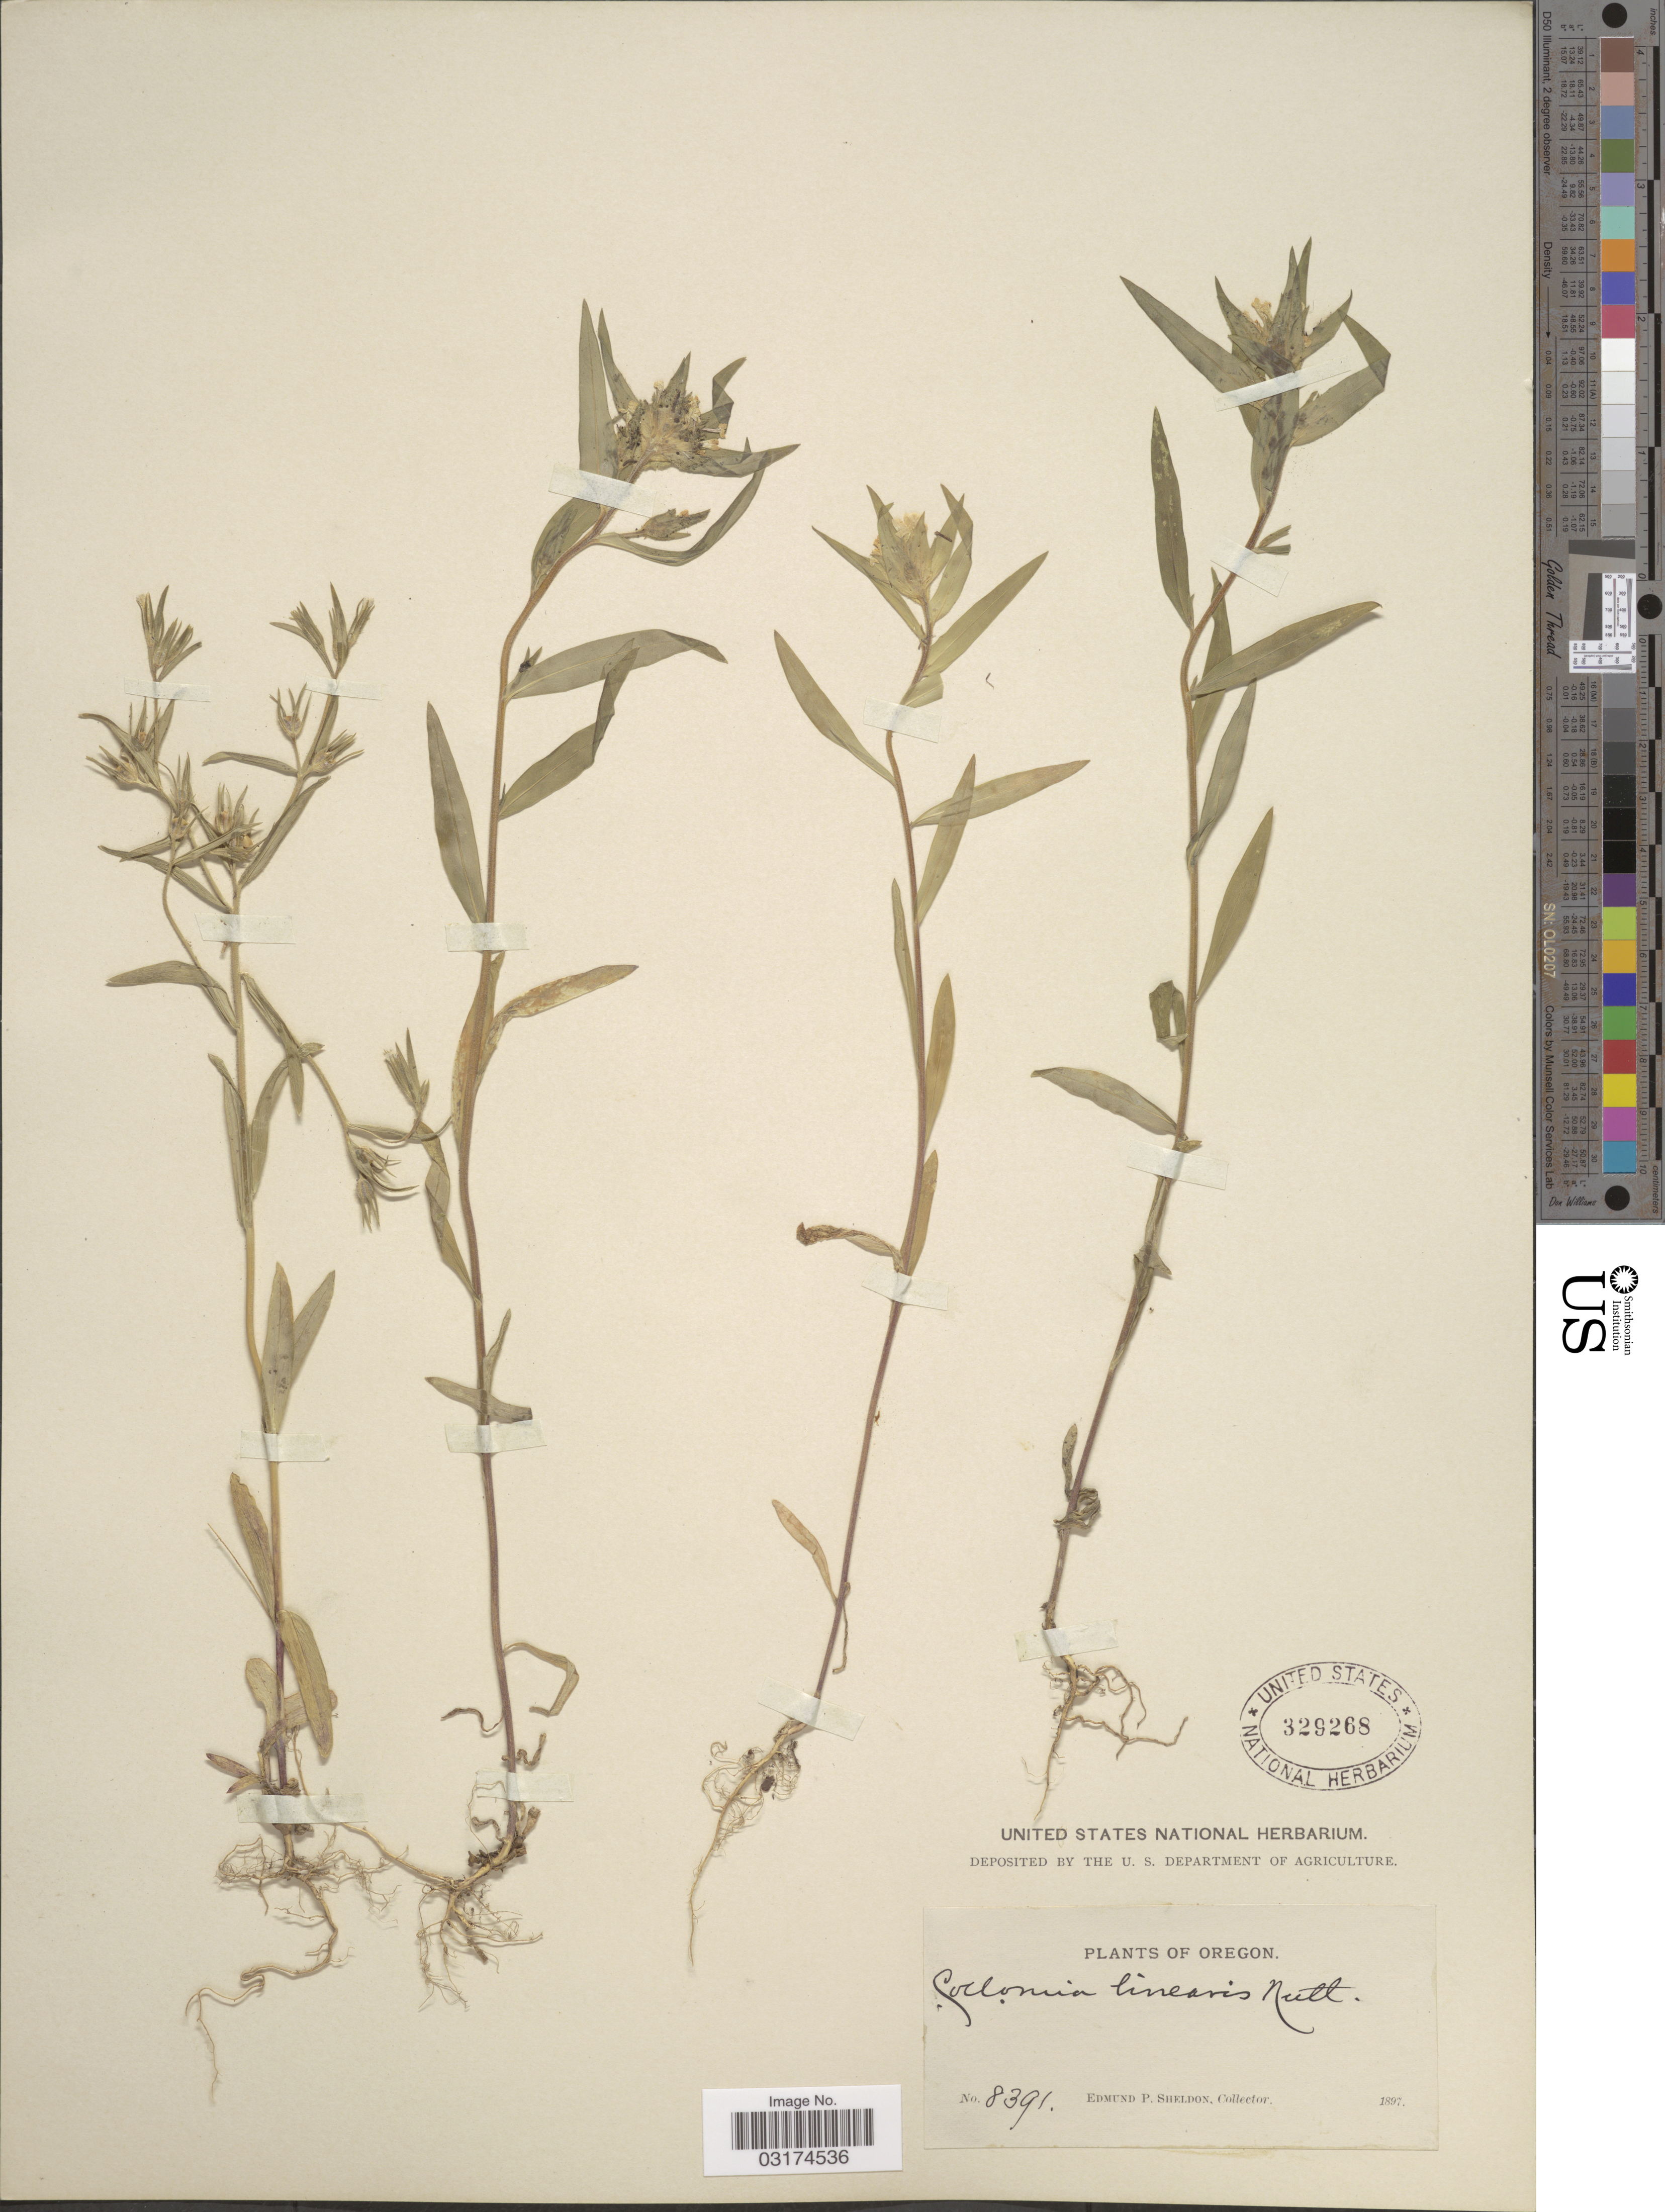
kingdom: Plantae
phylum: Tracheophyta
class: Magnoliopsida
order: Ericales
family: Polemoniaceae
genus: Collomia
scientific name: Collomia linearis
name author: Nutt.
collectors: E. P. Sheldon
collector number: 8391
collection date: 1897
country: United States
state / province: Oregon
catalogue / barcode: US 329268